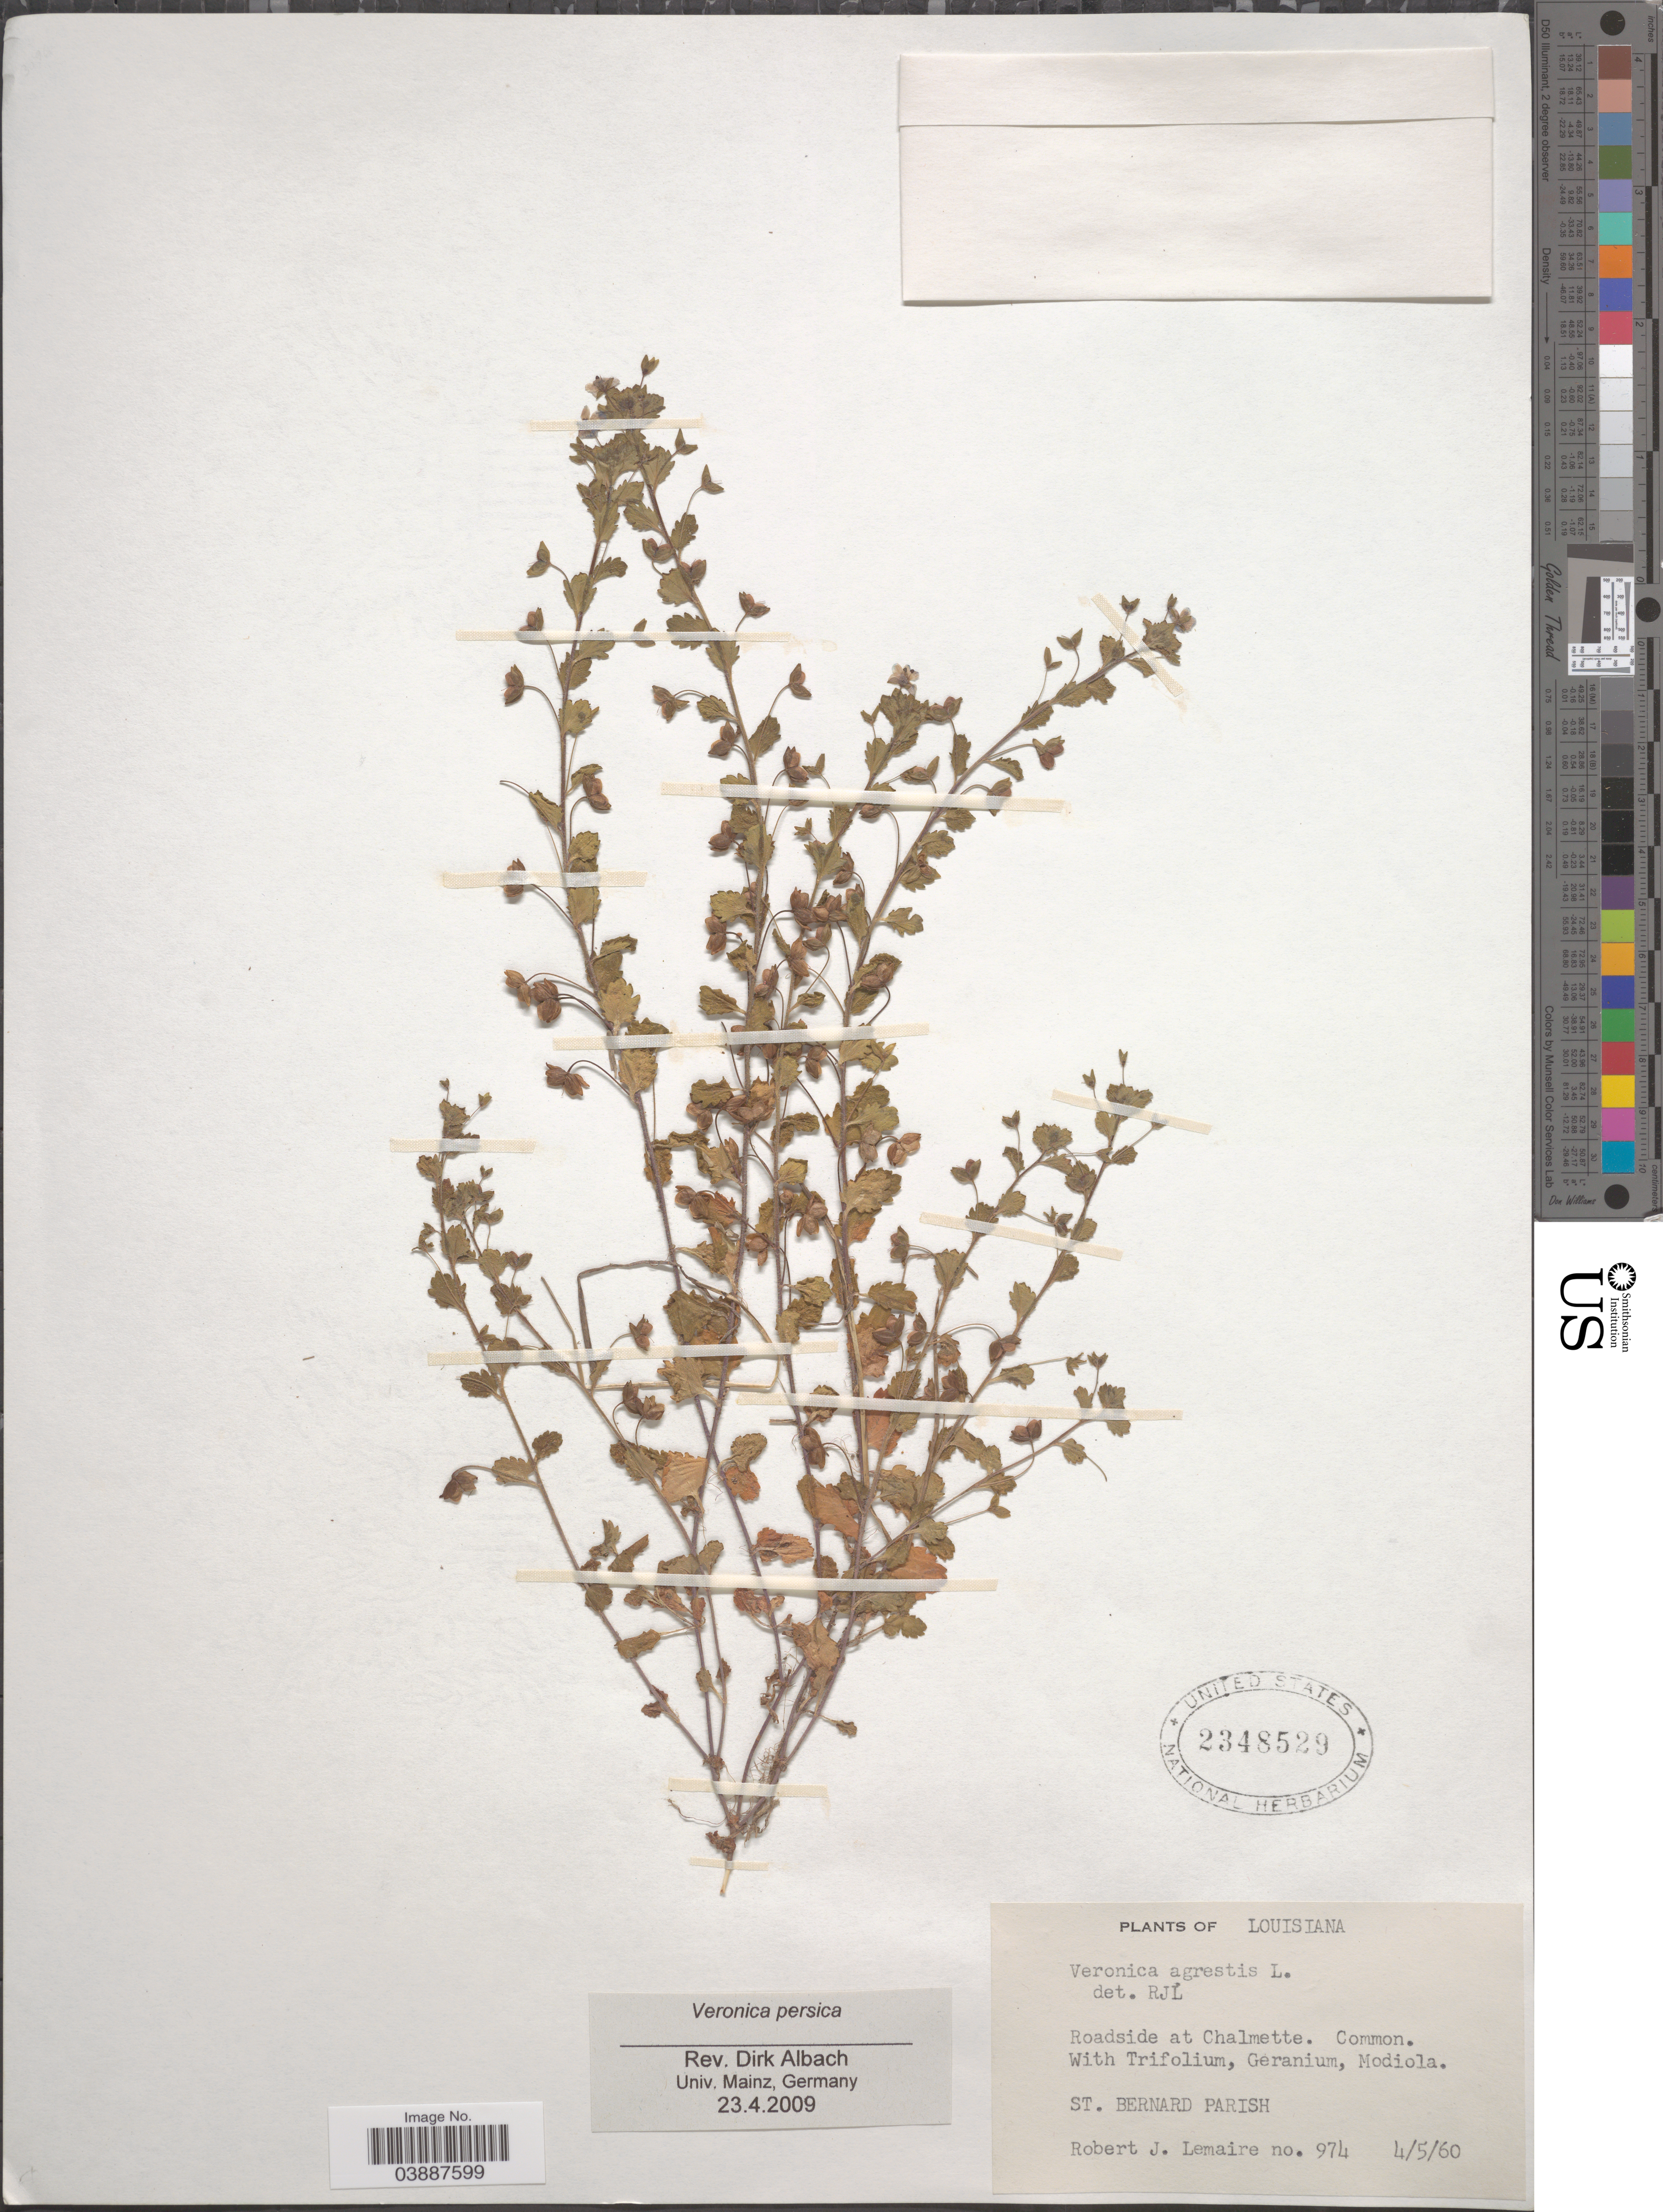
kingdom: Plantae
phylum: Tracheophyta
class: Magnoliopsida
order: Lamiales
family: Plantaginaceae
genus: Veronica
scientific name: Veronica persica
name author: Poir.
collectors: R. J. Lemaire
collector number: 974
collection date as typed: Transcribed d/m/y: 5/4/60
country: United States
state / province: Louisiana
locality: Roadside at Chalmette. St. Bernard Parish.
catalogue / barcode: US 2348529